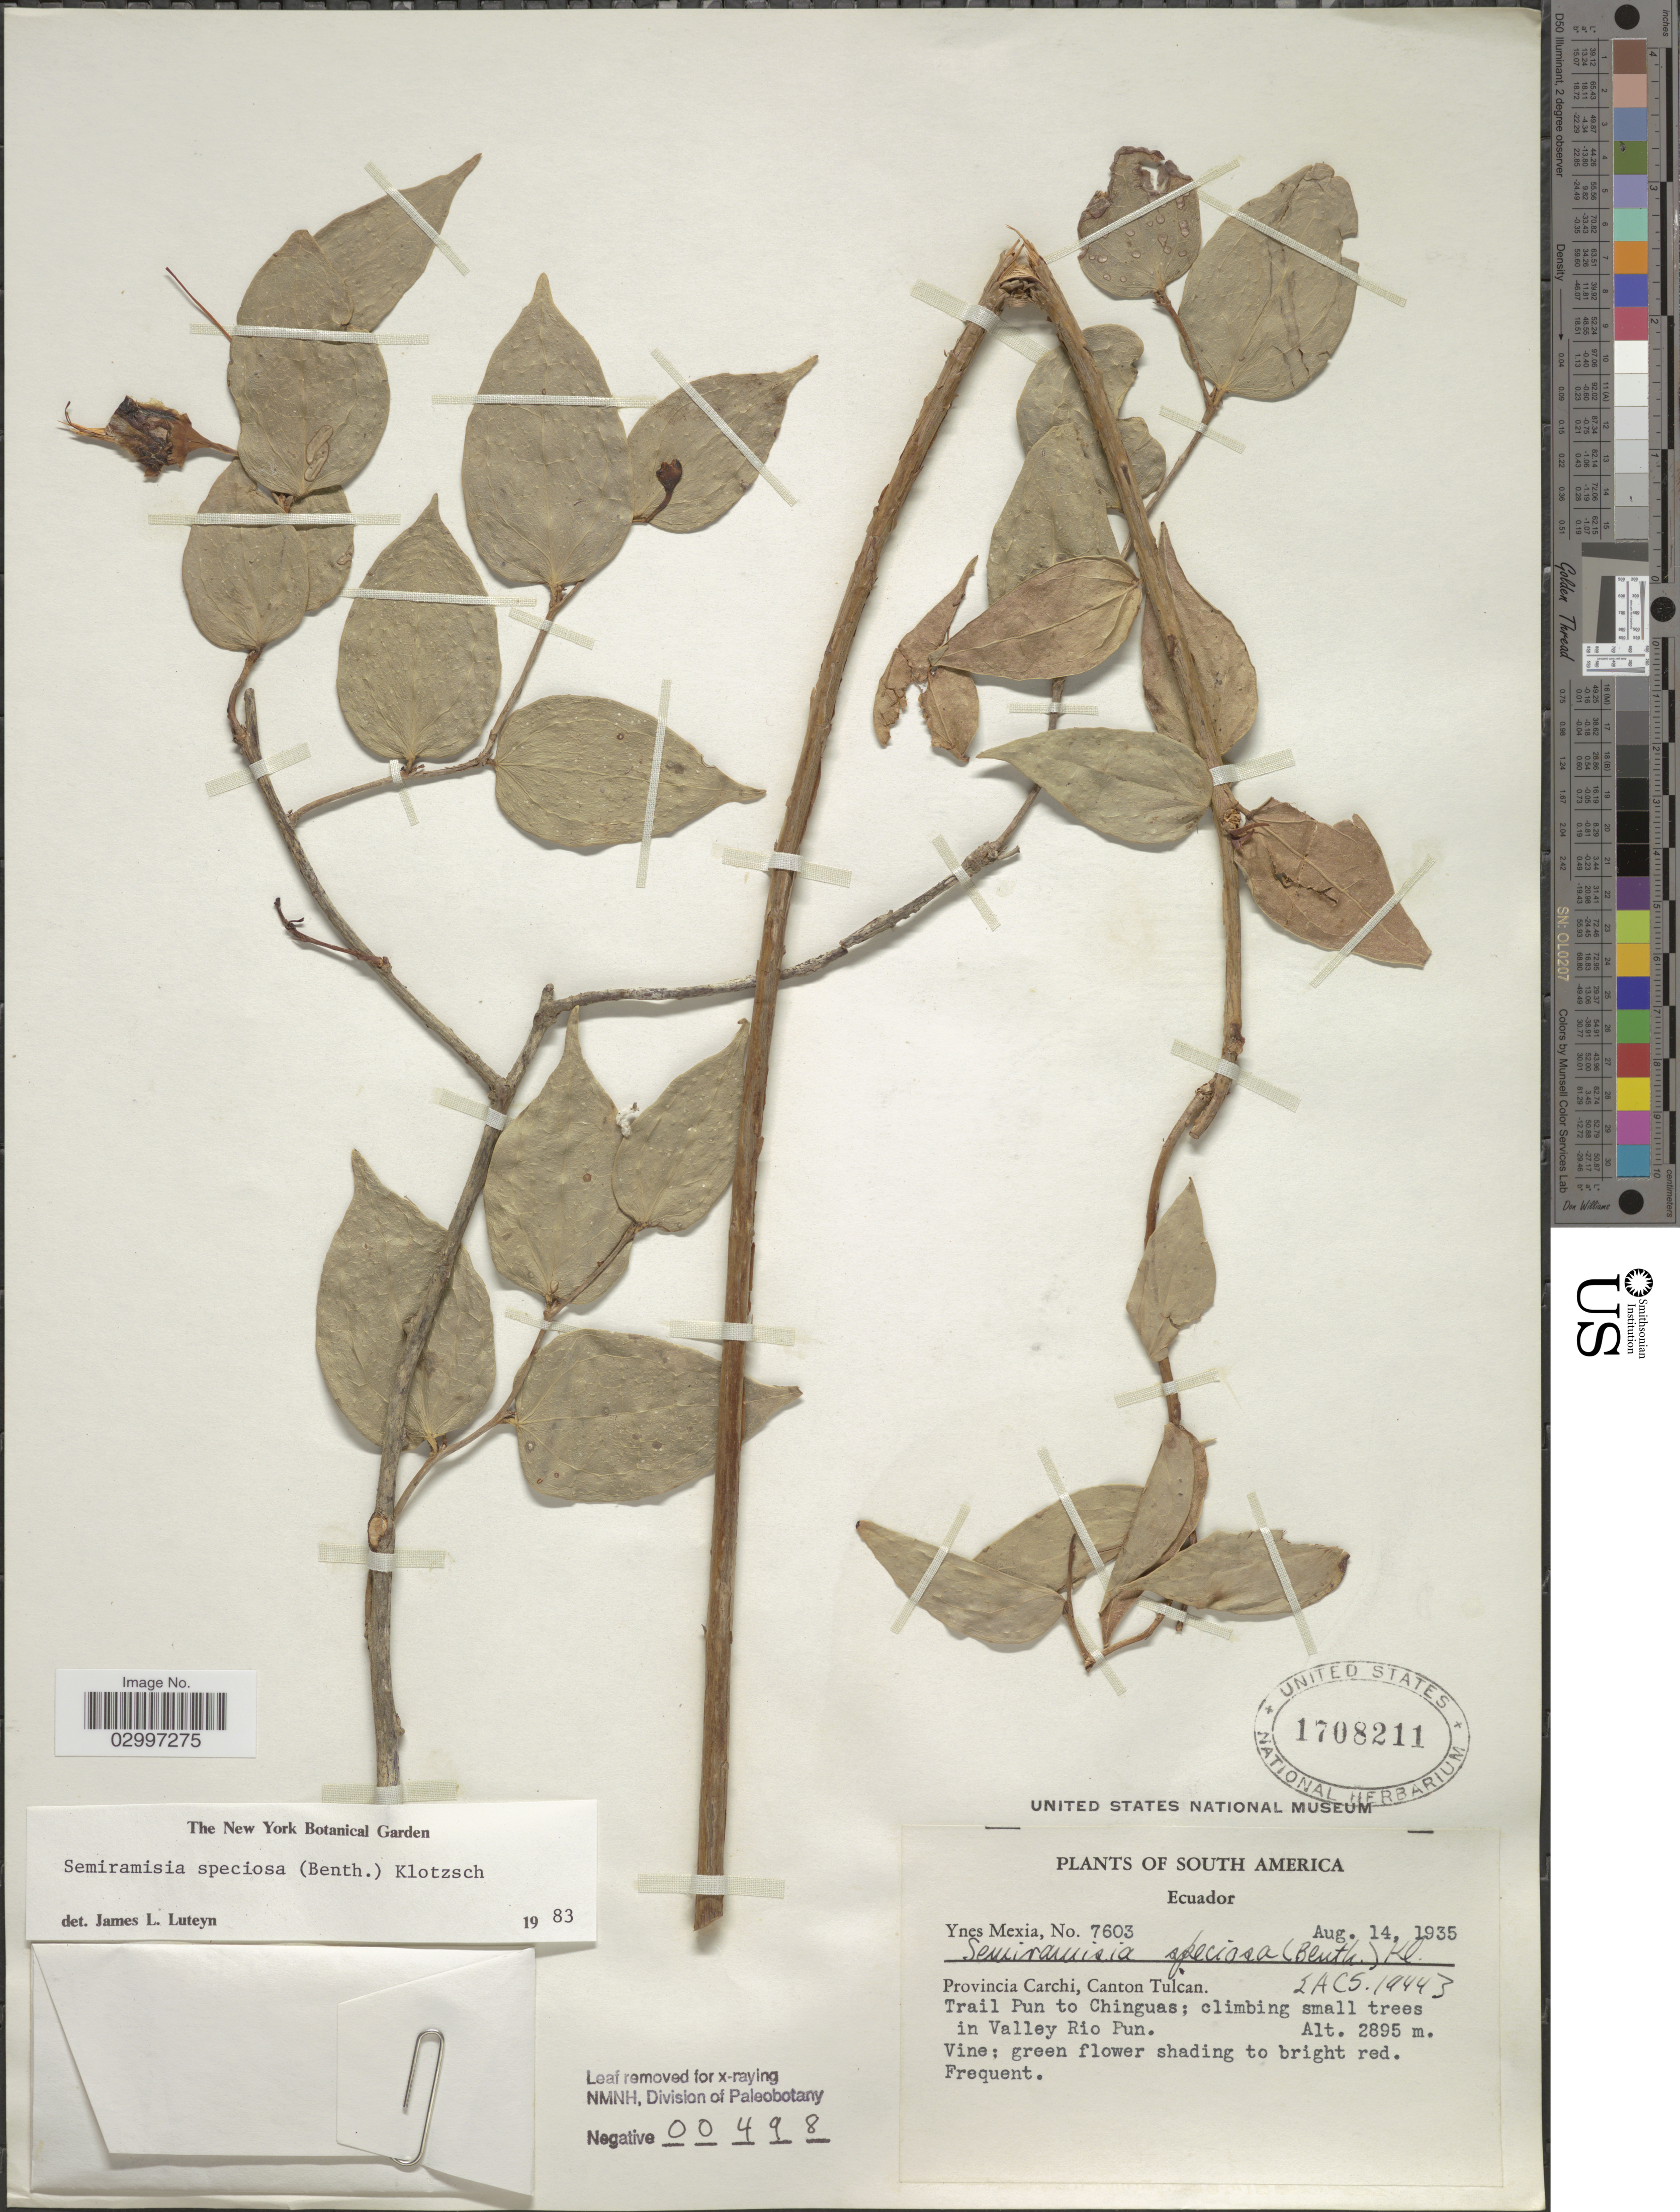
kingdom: Plantae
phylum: Tracheophyta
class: Magnoliopsida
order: Ericales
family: Ericaceae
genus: Semiramisia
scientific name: Semiramisia speciosa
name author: (Benth.) Klotzsch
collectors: Y. Mexia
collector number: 7603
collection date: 1935-08-14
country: Ecuador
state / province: Carchi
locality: Canton Tulcan, Trail Pun to Chinguas; climbing small trees in Valley Rio Pun.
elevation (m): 2895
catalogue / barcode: US 1708211